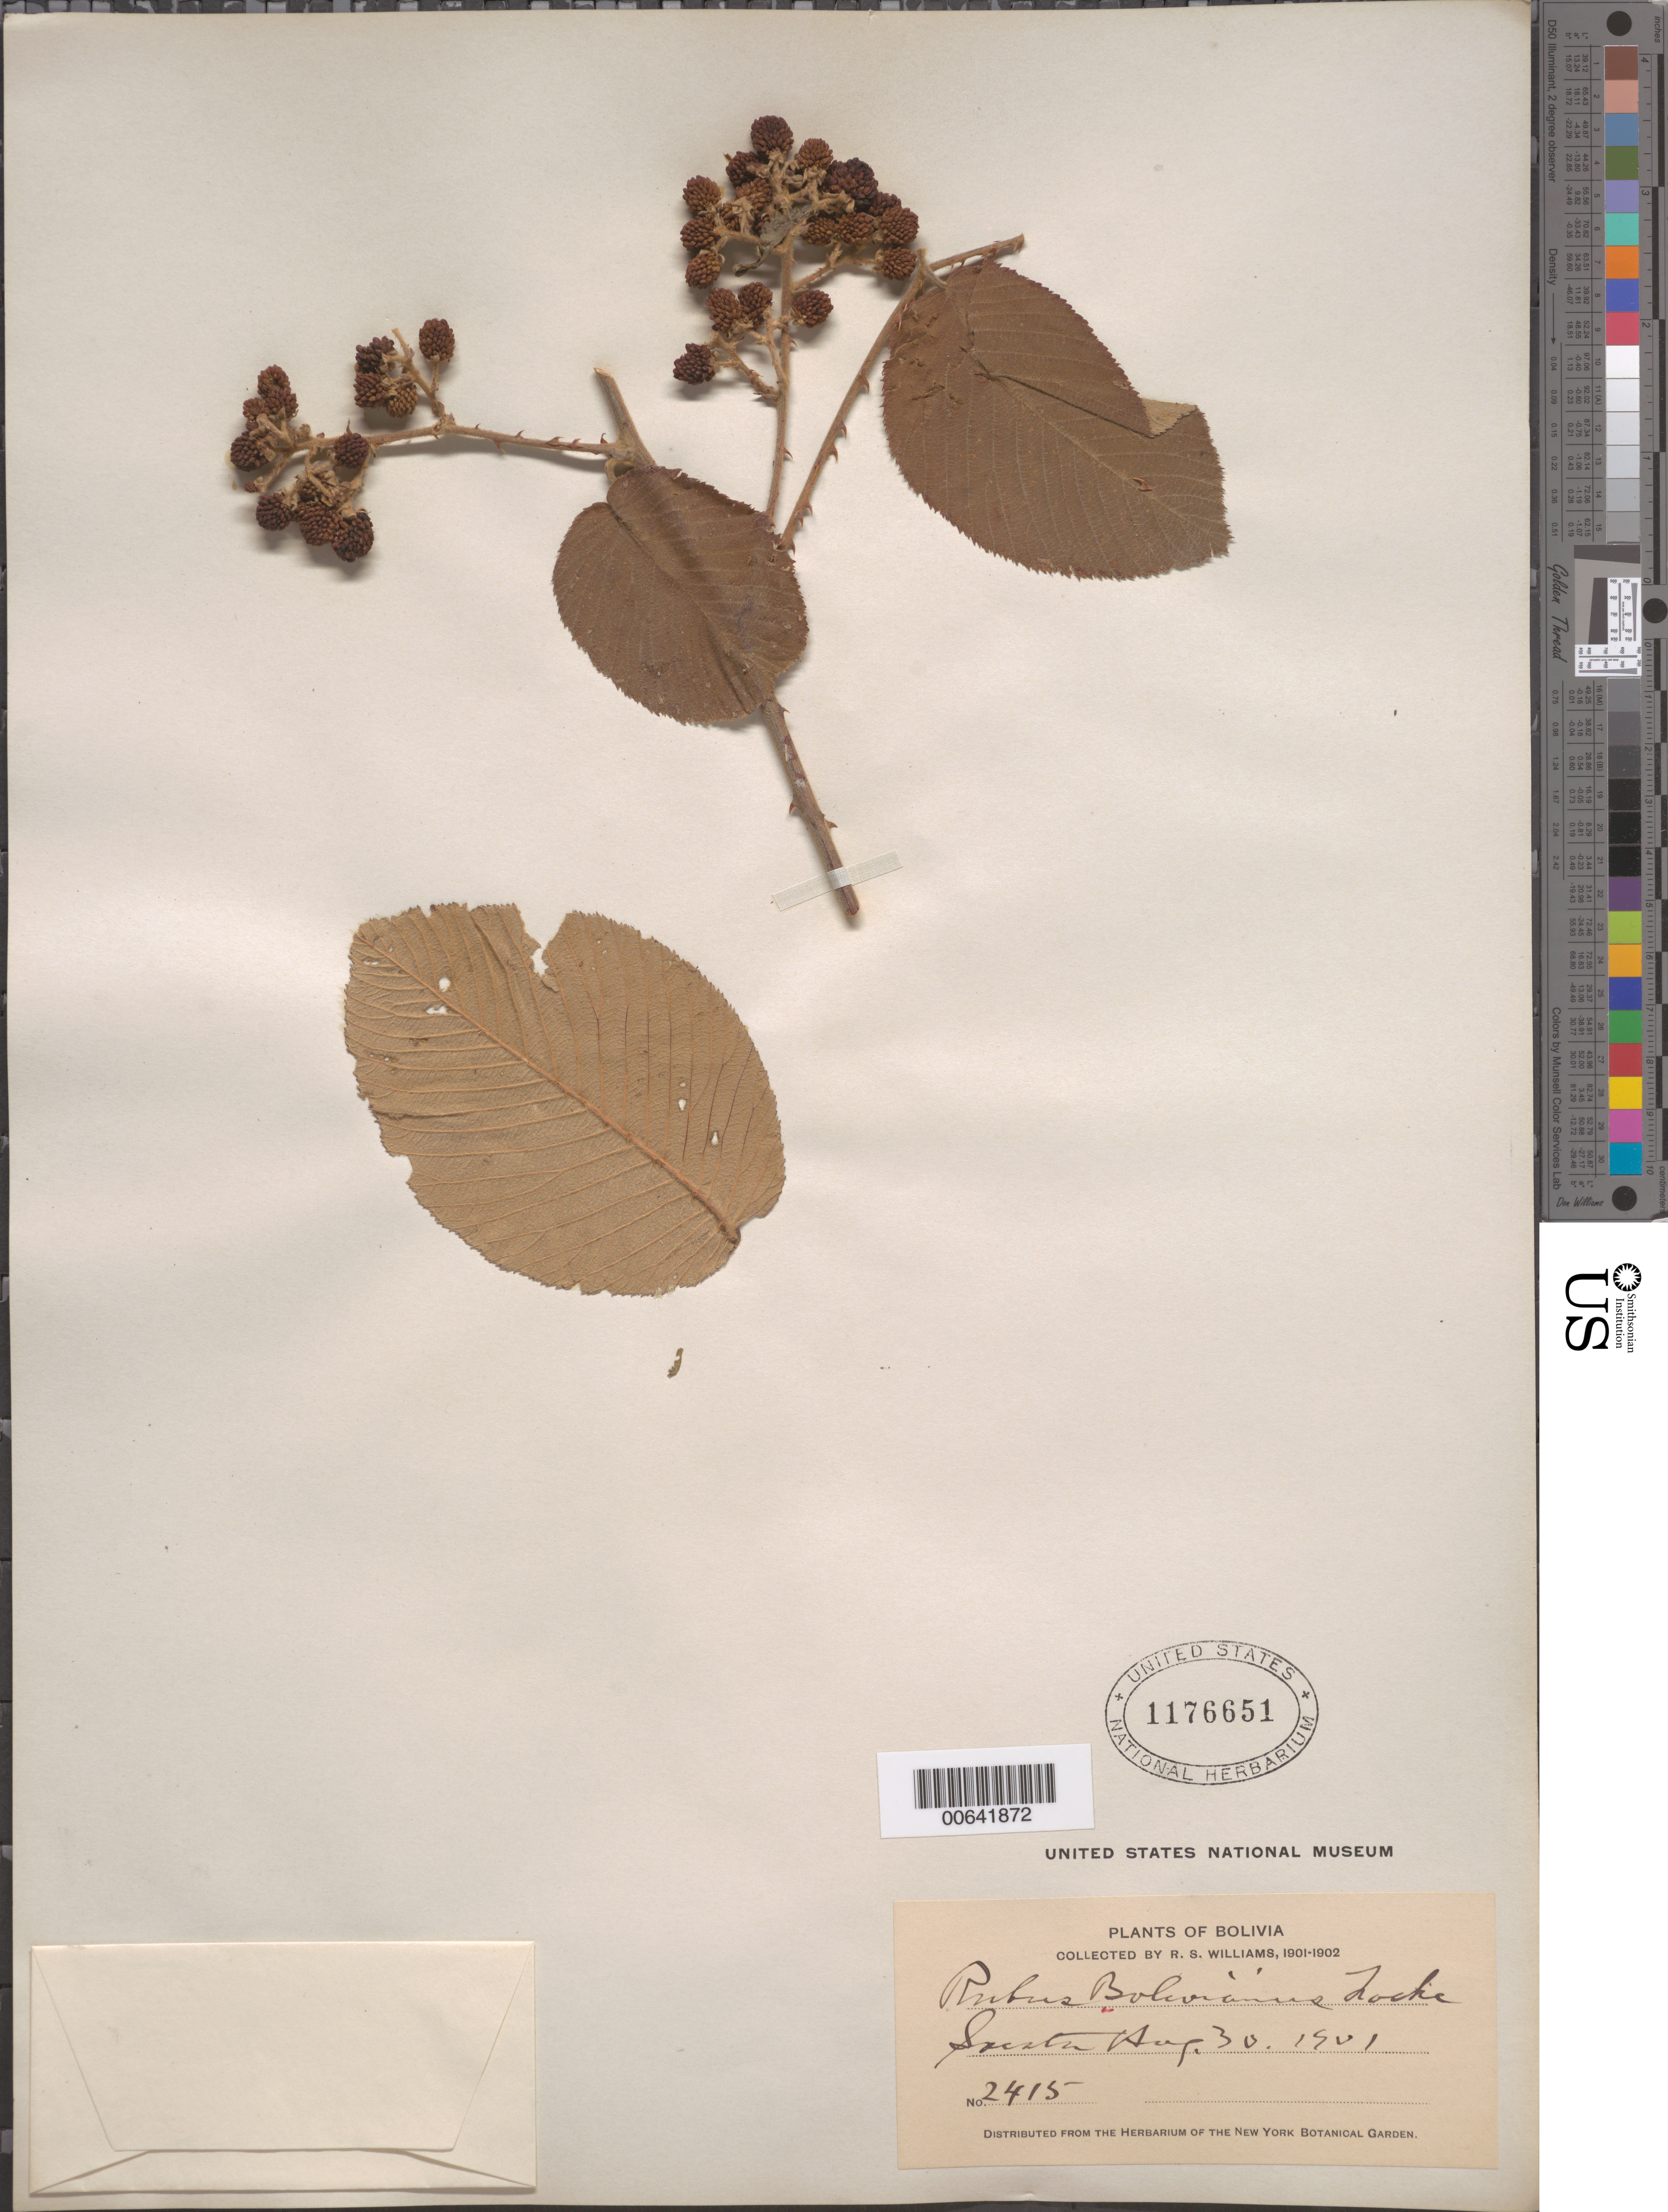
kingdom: Plantae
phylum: Tracheophyta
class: Magnoliopsida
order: Rosales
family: Rosaceae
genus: Rubus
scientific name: Rubus boliviensis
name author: Focke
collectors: R. S. Williams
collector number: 2415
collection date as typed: Aug. 30, 1901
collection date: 1901-08-30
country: Bolivia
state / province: La Páz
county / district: Larecaja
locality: Sorata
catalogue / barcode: US 1176651